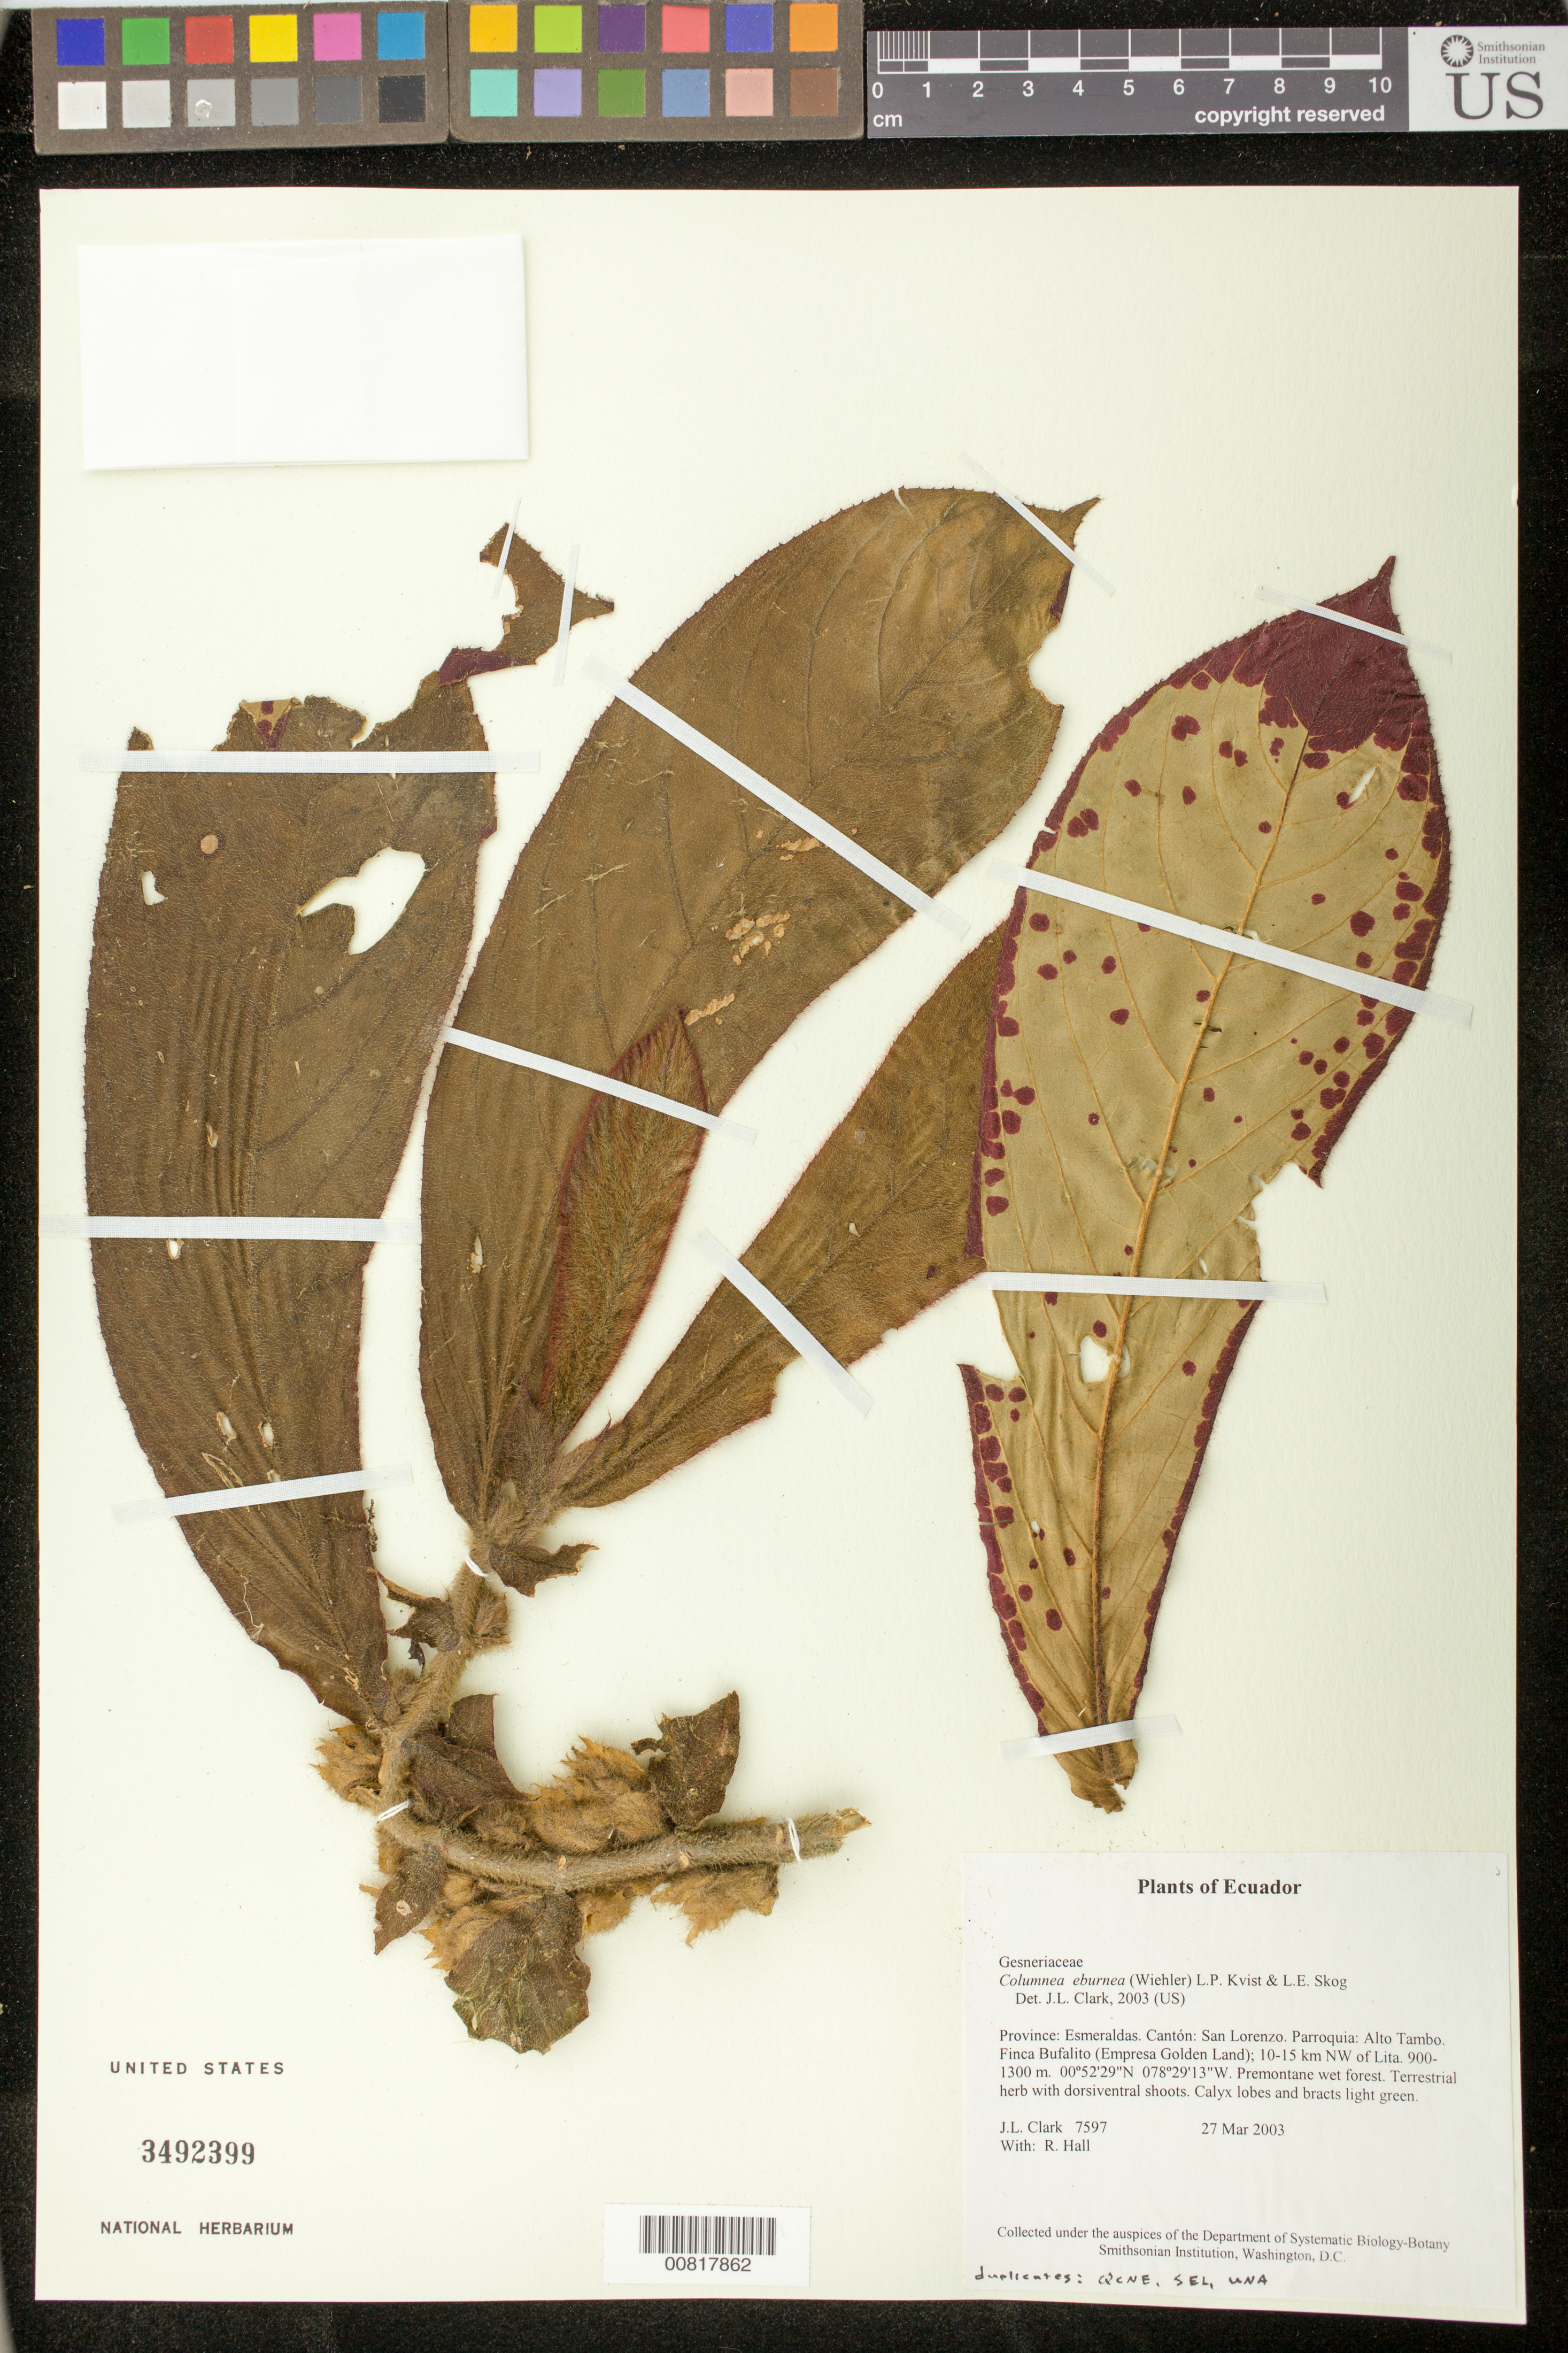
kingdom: Plantae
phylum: Tracheophyta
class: Magnoliopsida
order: Lamiales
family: Gesneriaceae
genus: Columnea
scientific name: Columnea eburnea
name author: (Wiehler) L.P. Kvist & L.E. Skog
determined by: Clark, J. L., (SEL), The Marie Selby Botanical Garden (UNITED STATES)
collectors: J. L. Clark & R. Hall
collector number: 7597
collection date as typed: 27 Mar 2003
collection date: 2003-03-27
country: Ecuador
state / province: Esmeraldas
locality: San Lorenzo. Parroquia: Alto Tambo. Finca Bufalito (Empresa Golden Land); 10-15 km NW of Lita.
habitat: Premontane wet forest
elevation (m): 900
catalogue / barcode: US 3492399